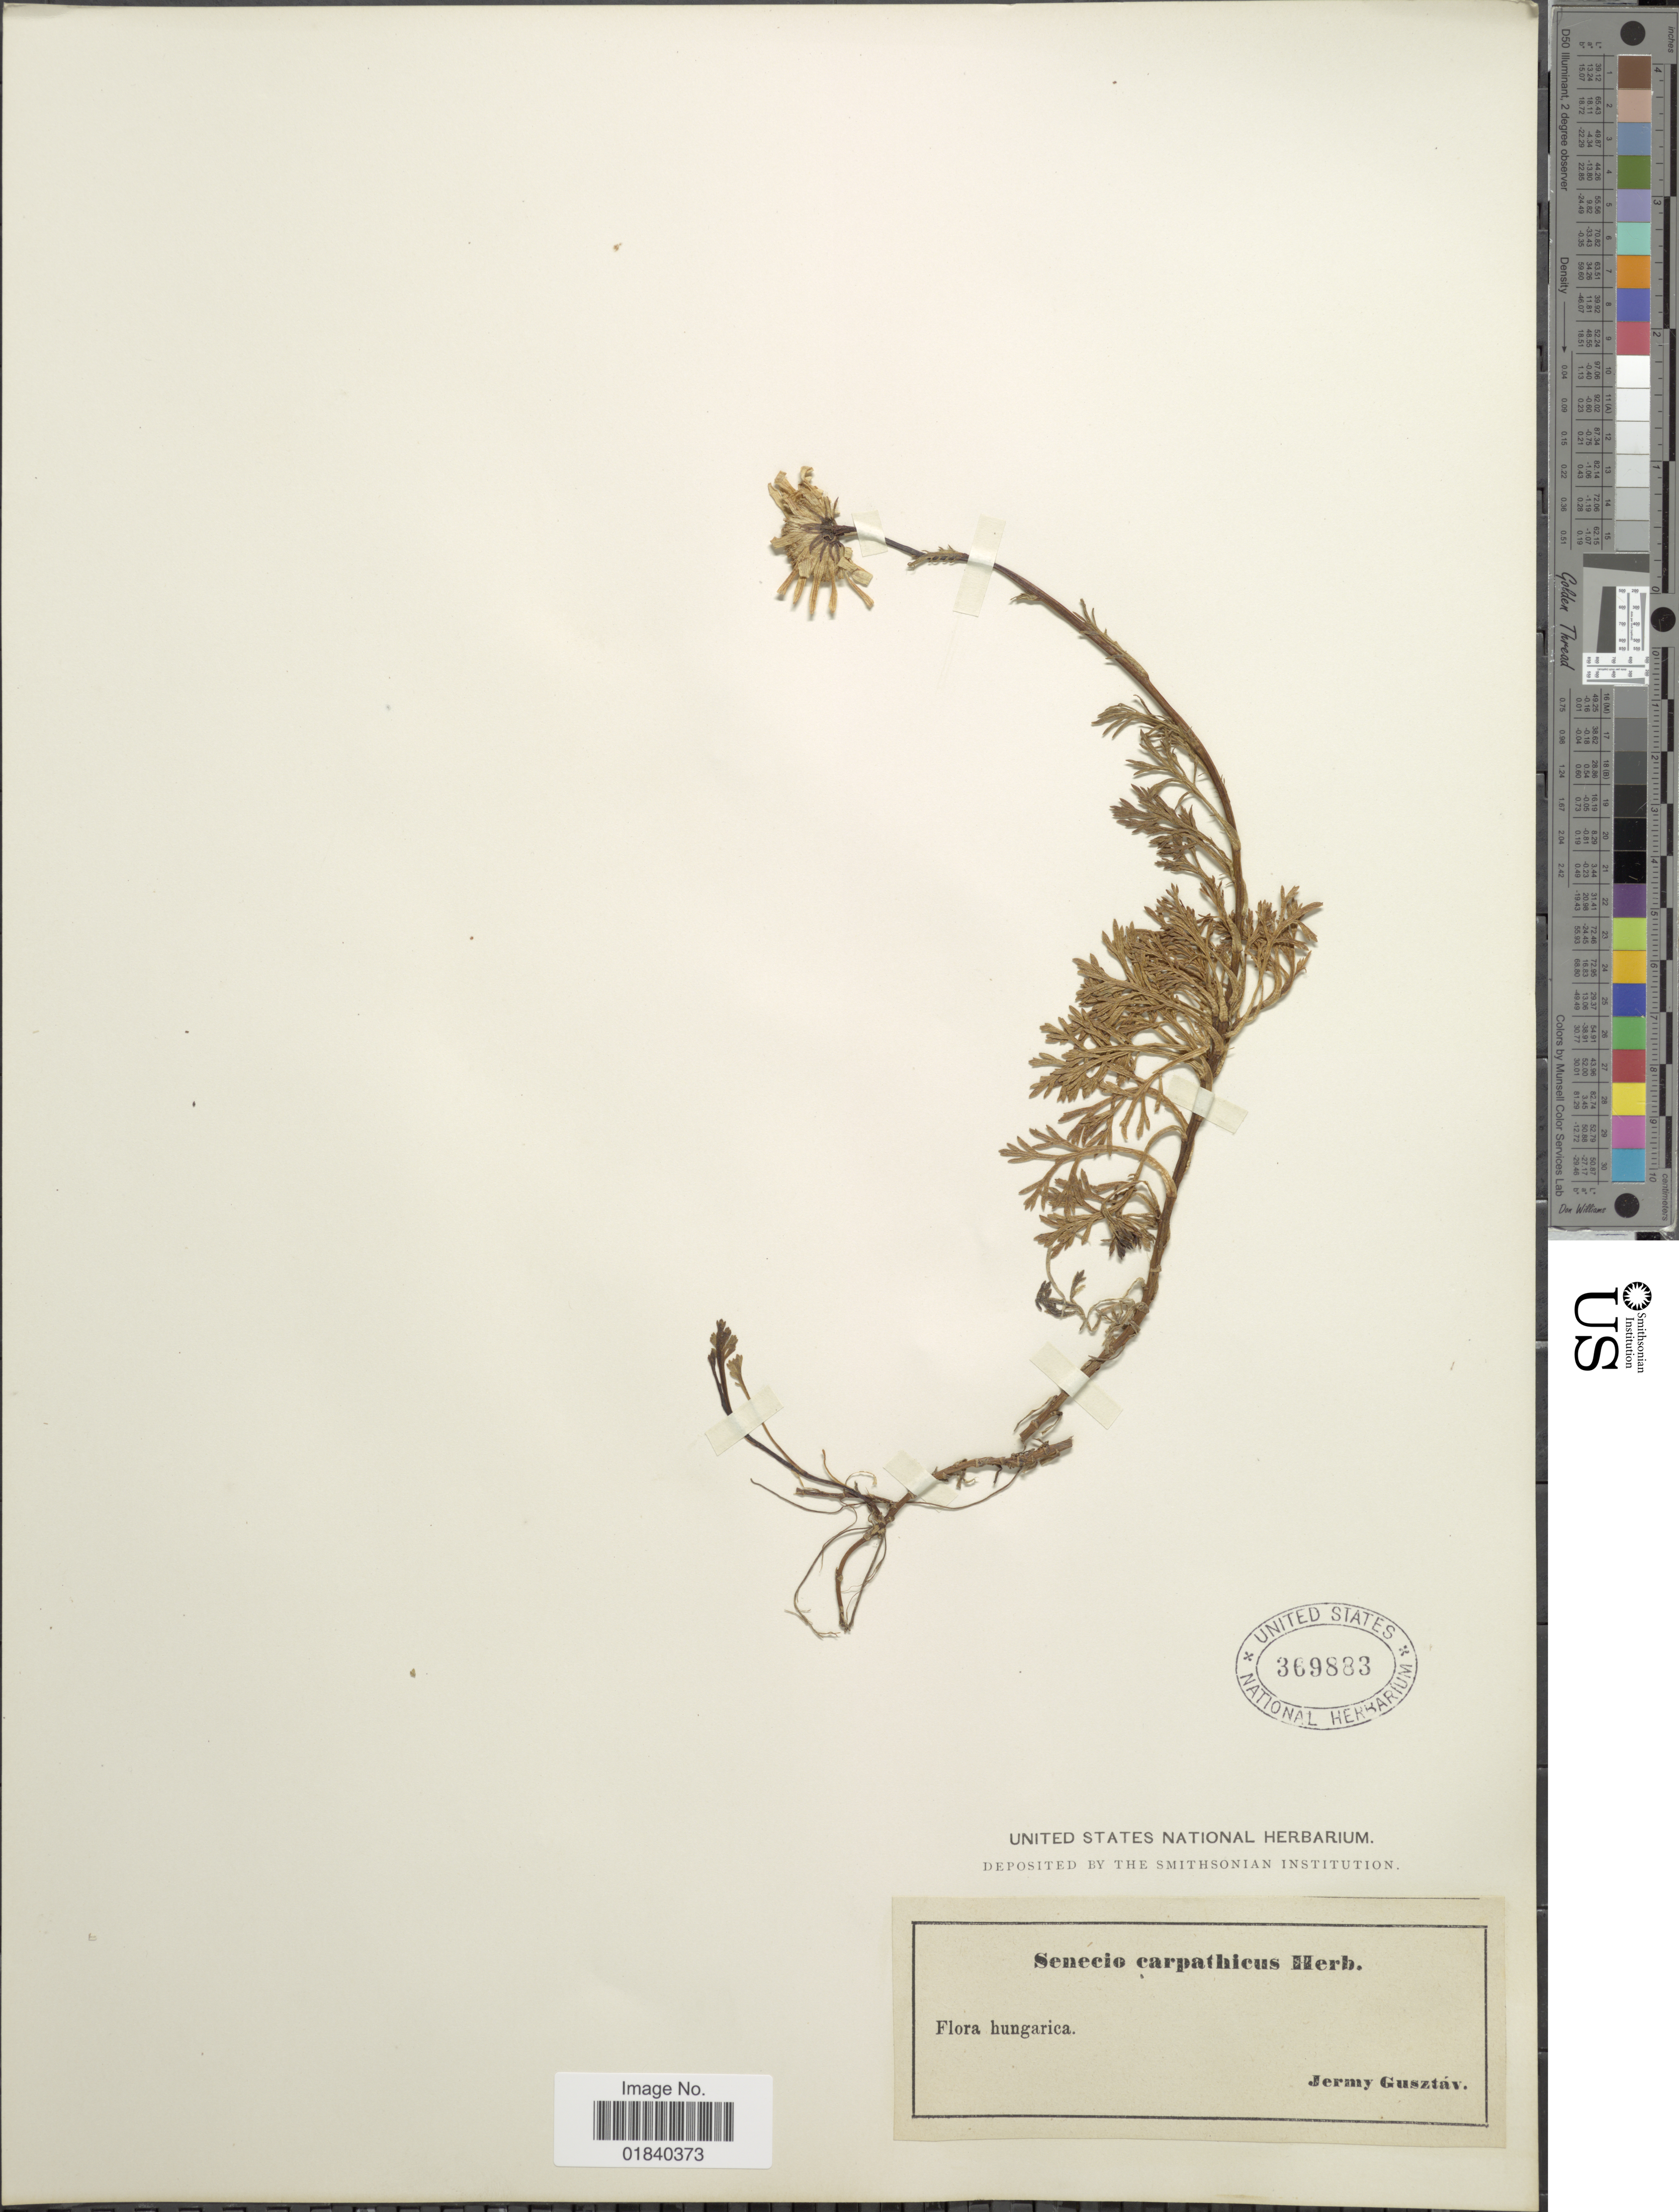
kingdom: Plantae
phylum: Tracheophyta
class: Magnoliopsida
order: Asterales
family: Asteraceae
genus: Jacobaea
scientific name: Jacobaea abrotanifolia subsp. carpathica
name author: (Herbich) B. Nord. & Greuter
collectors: G. Jermy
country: Hungary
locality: Hungarica.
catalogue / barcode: US 369883